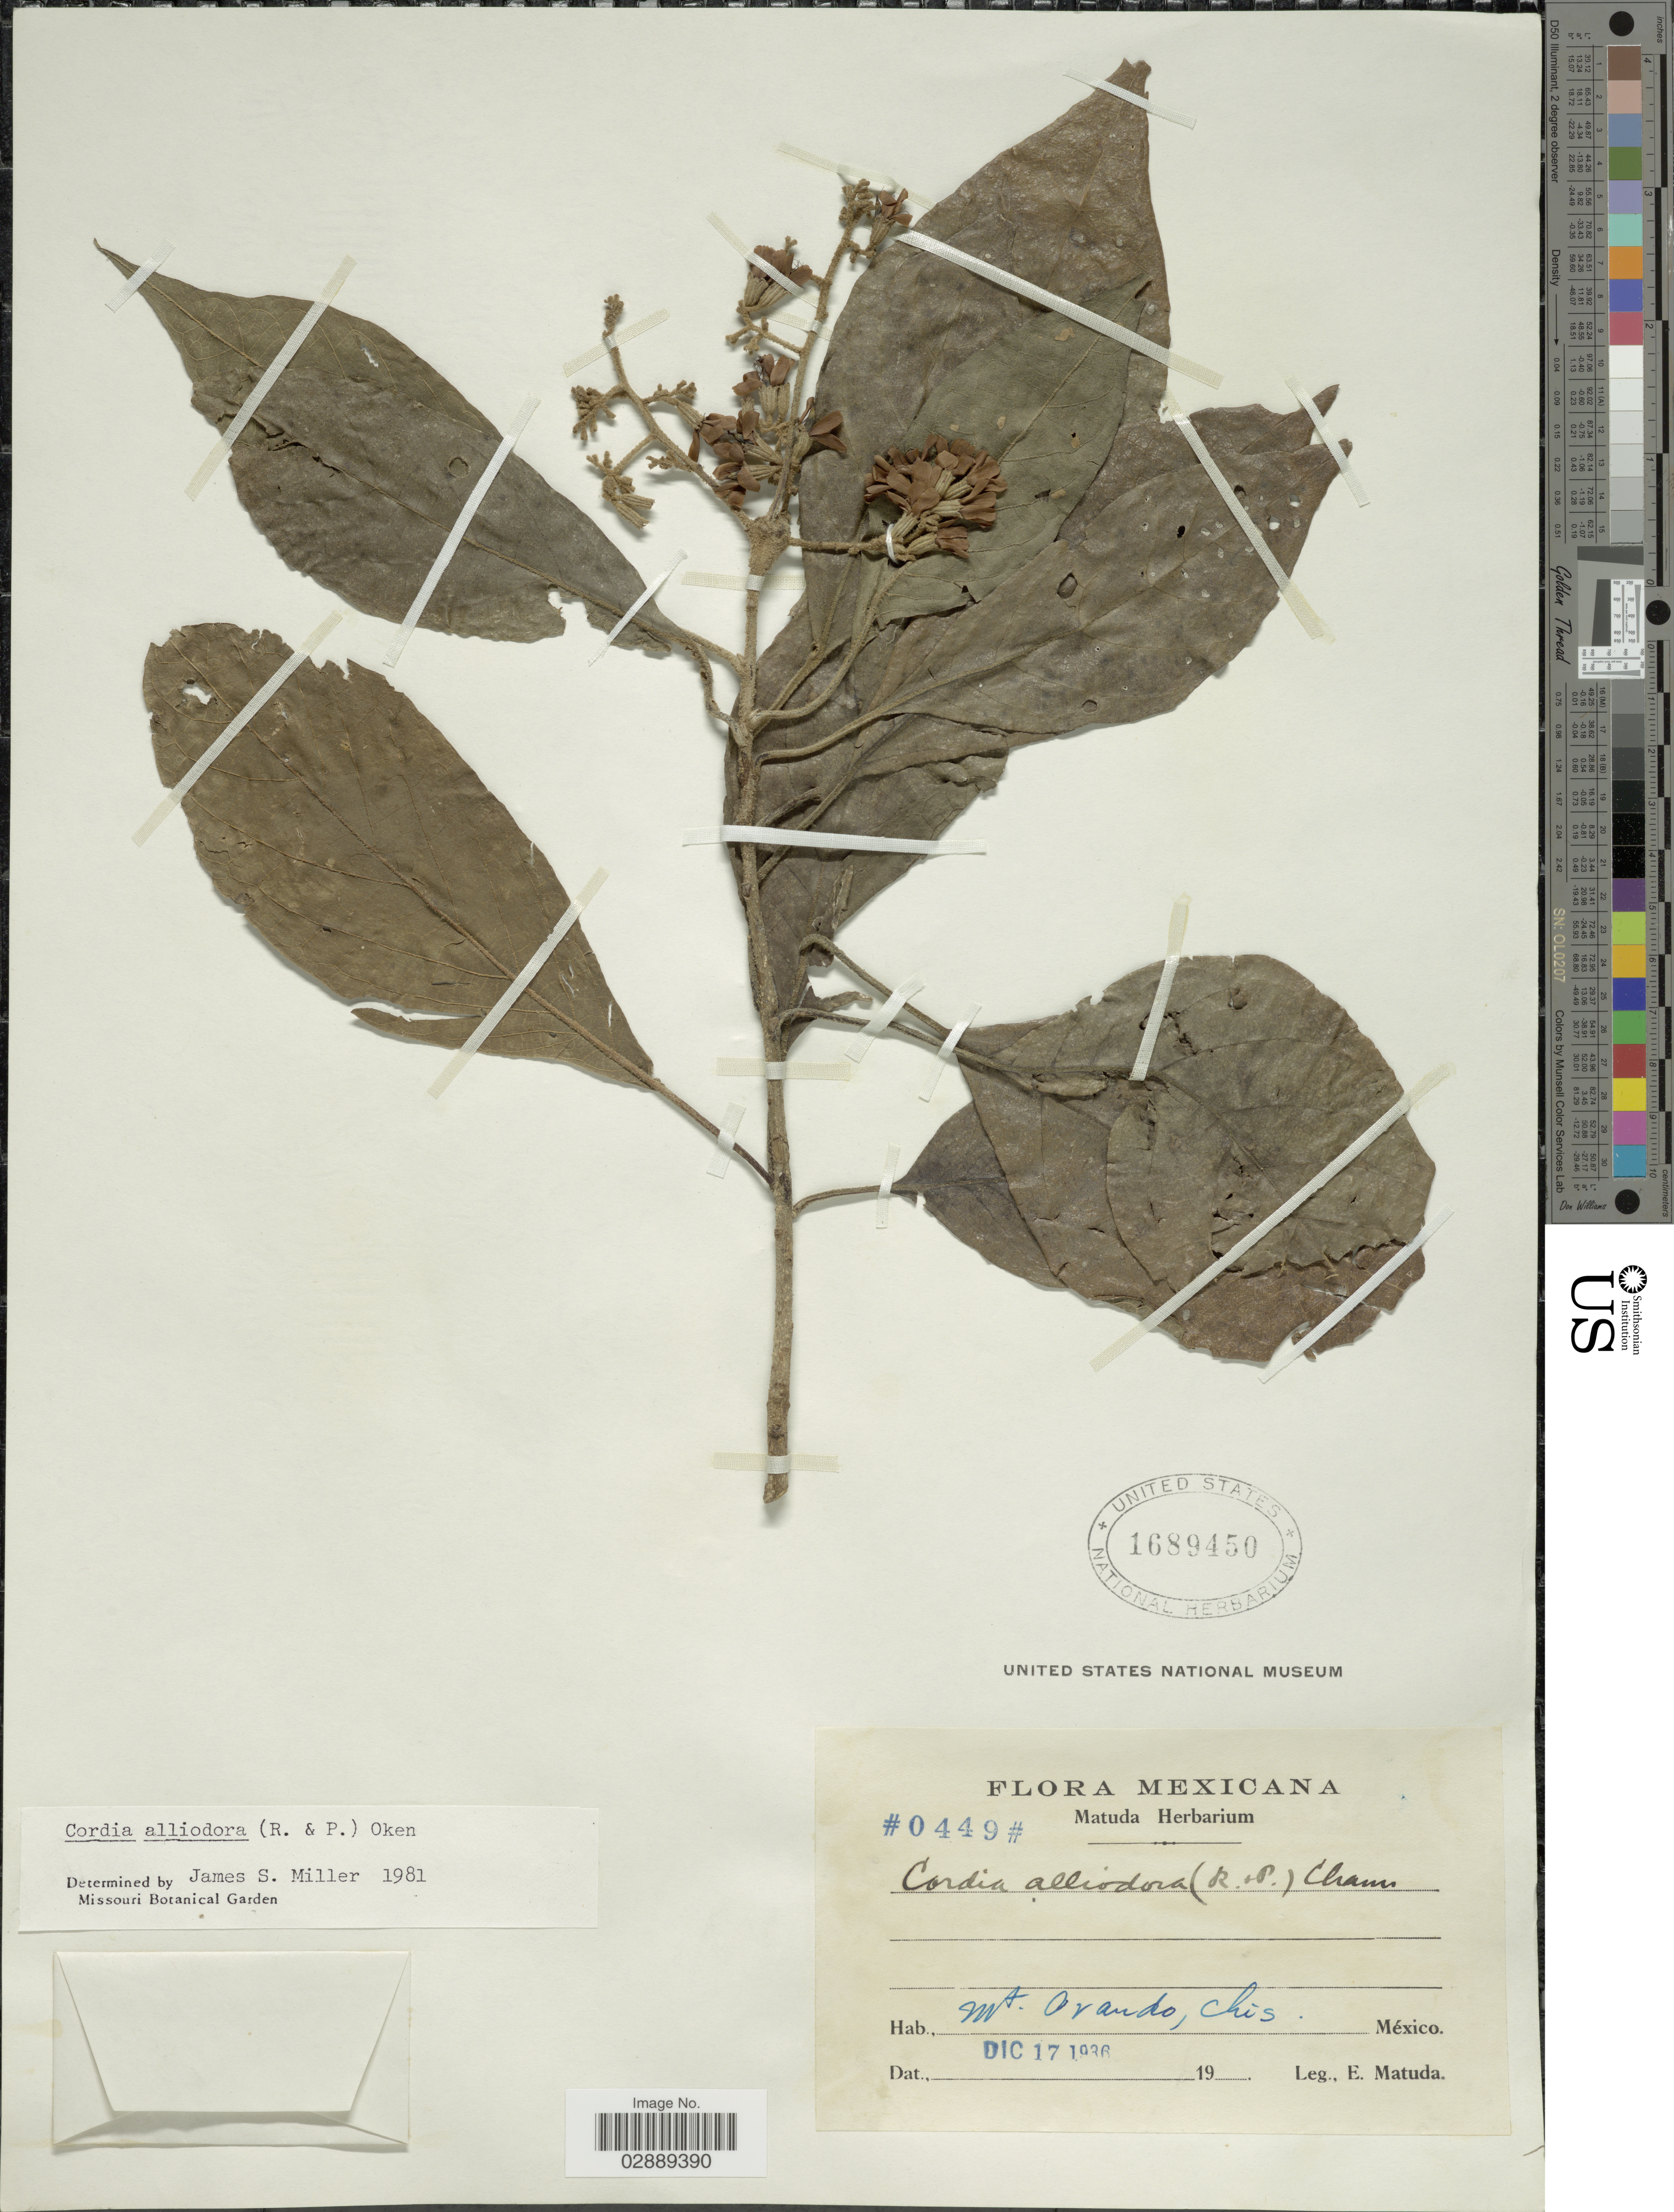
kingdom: Plantae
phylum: Tracheophyta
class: Magnoliopsida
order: Boraginales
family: Cordiaceae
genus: Cordia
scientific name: Cordia alliodora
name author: (Ruiz & Pav.) Oken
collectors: E. Matuda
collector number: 0449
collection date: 1936-12-17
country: Mexico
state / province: Chiapas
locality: Mt. Orando, Chis.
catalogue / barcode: US 1689450